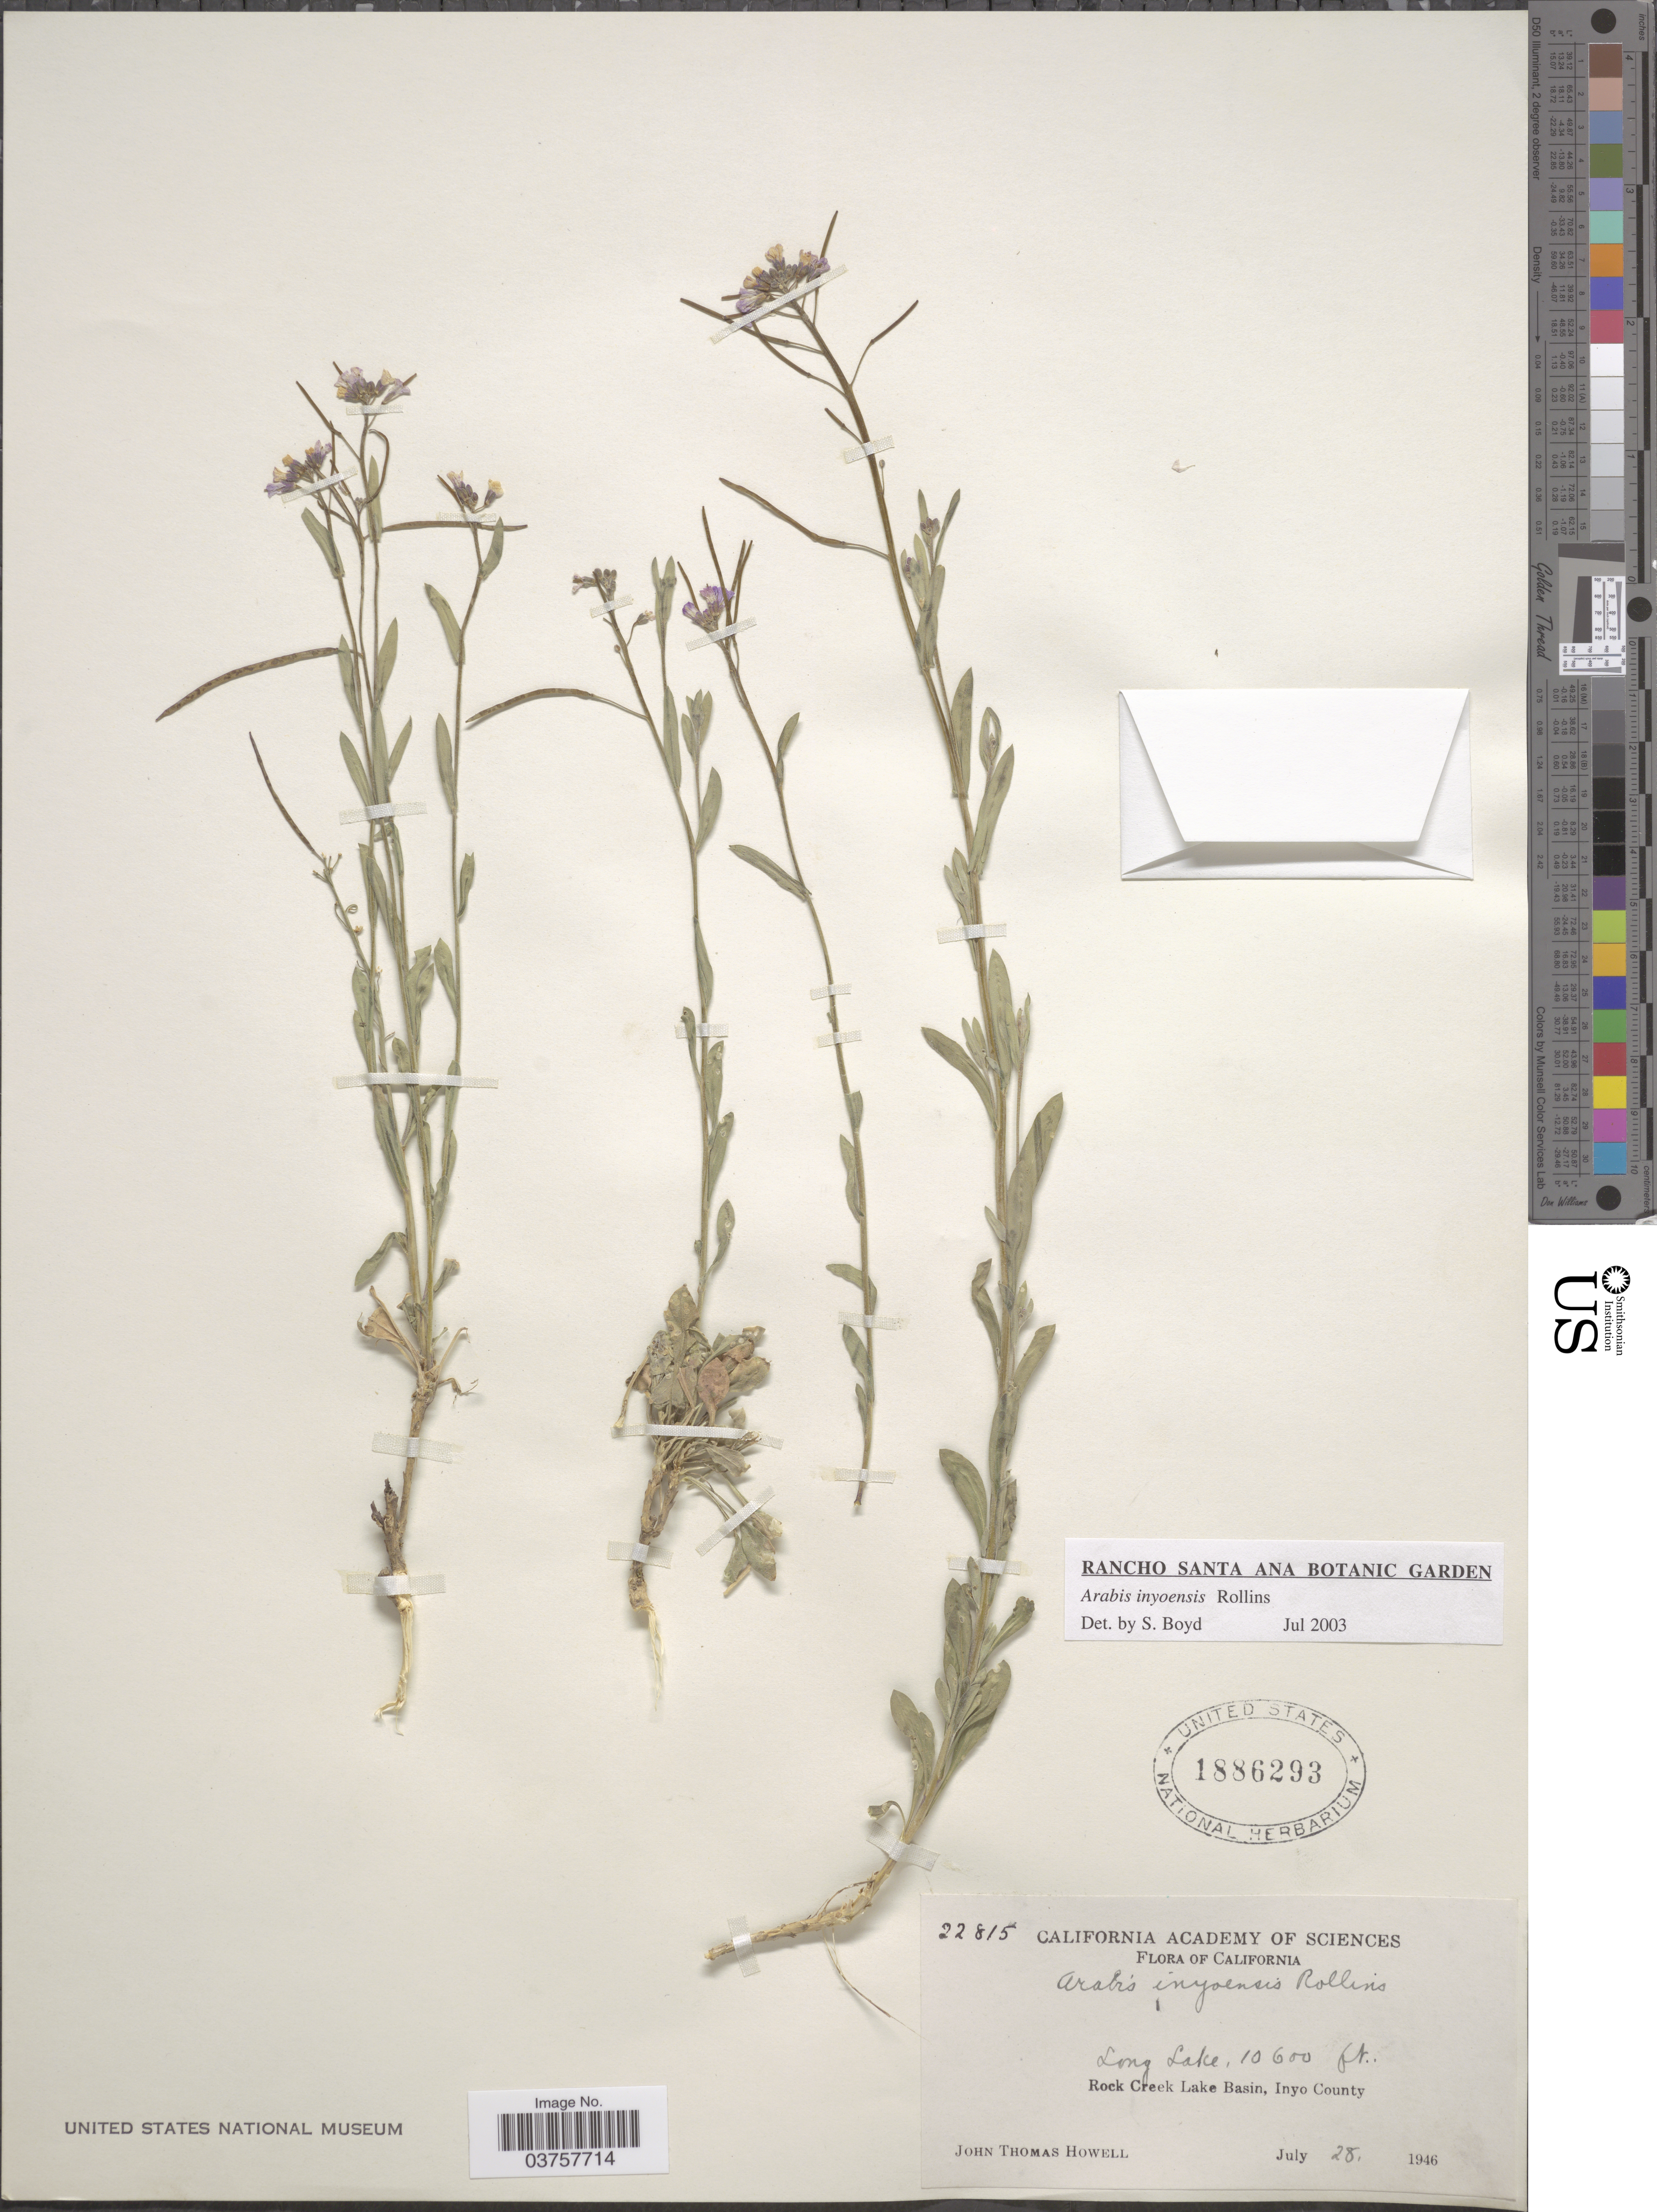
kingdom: Plantae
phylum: Tracheophyta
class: Magnoliopsida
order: Brassicales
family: Brassicaceae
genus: Arabis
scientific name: Arabis inyoensis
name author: Rollins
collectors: J. T. Howell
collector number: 22815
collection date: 1946-07-28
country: United States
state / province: California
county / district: Inyo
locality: Long Lake. Rock Creek Lake Basin, Inyo County.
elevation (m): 3231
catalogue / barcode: US 1886293